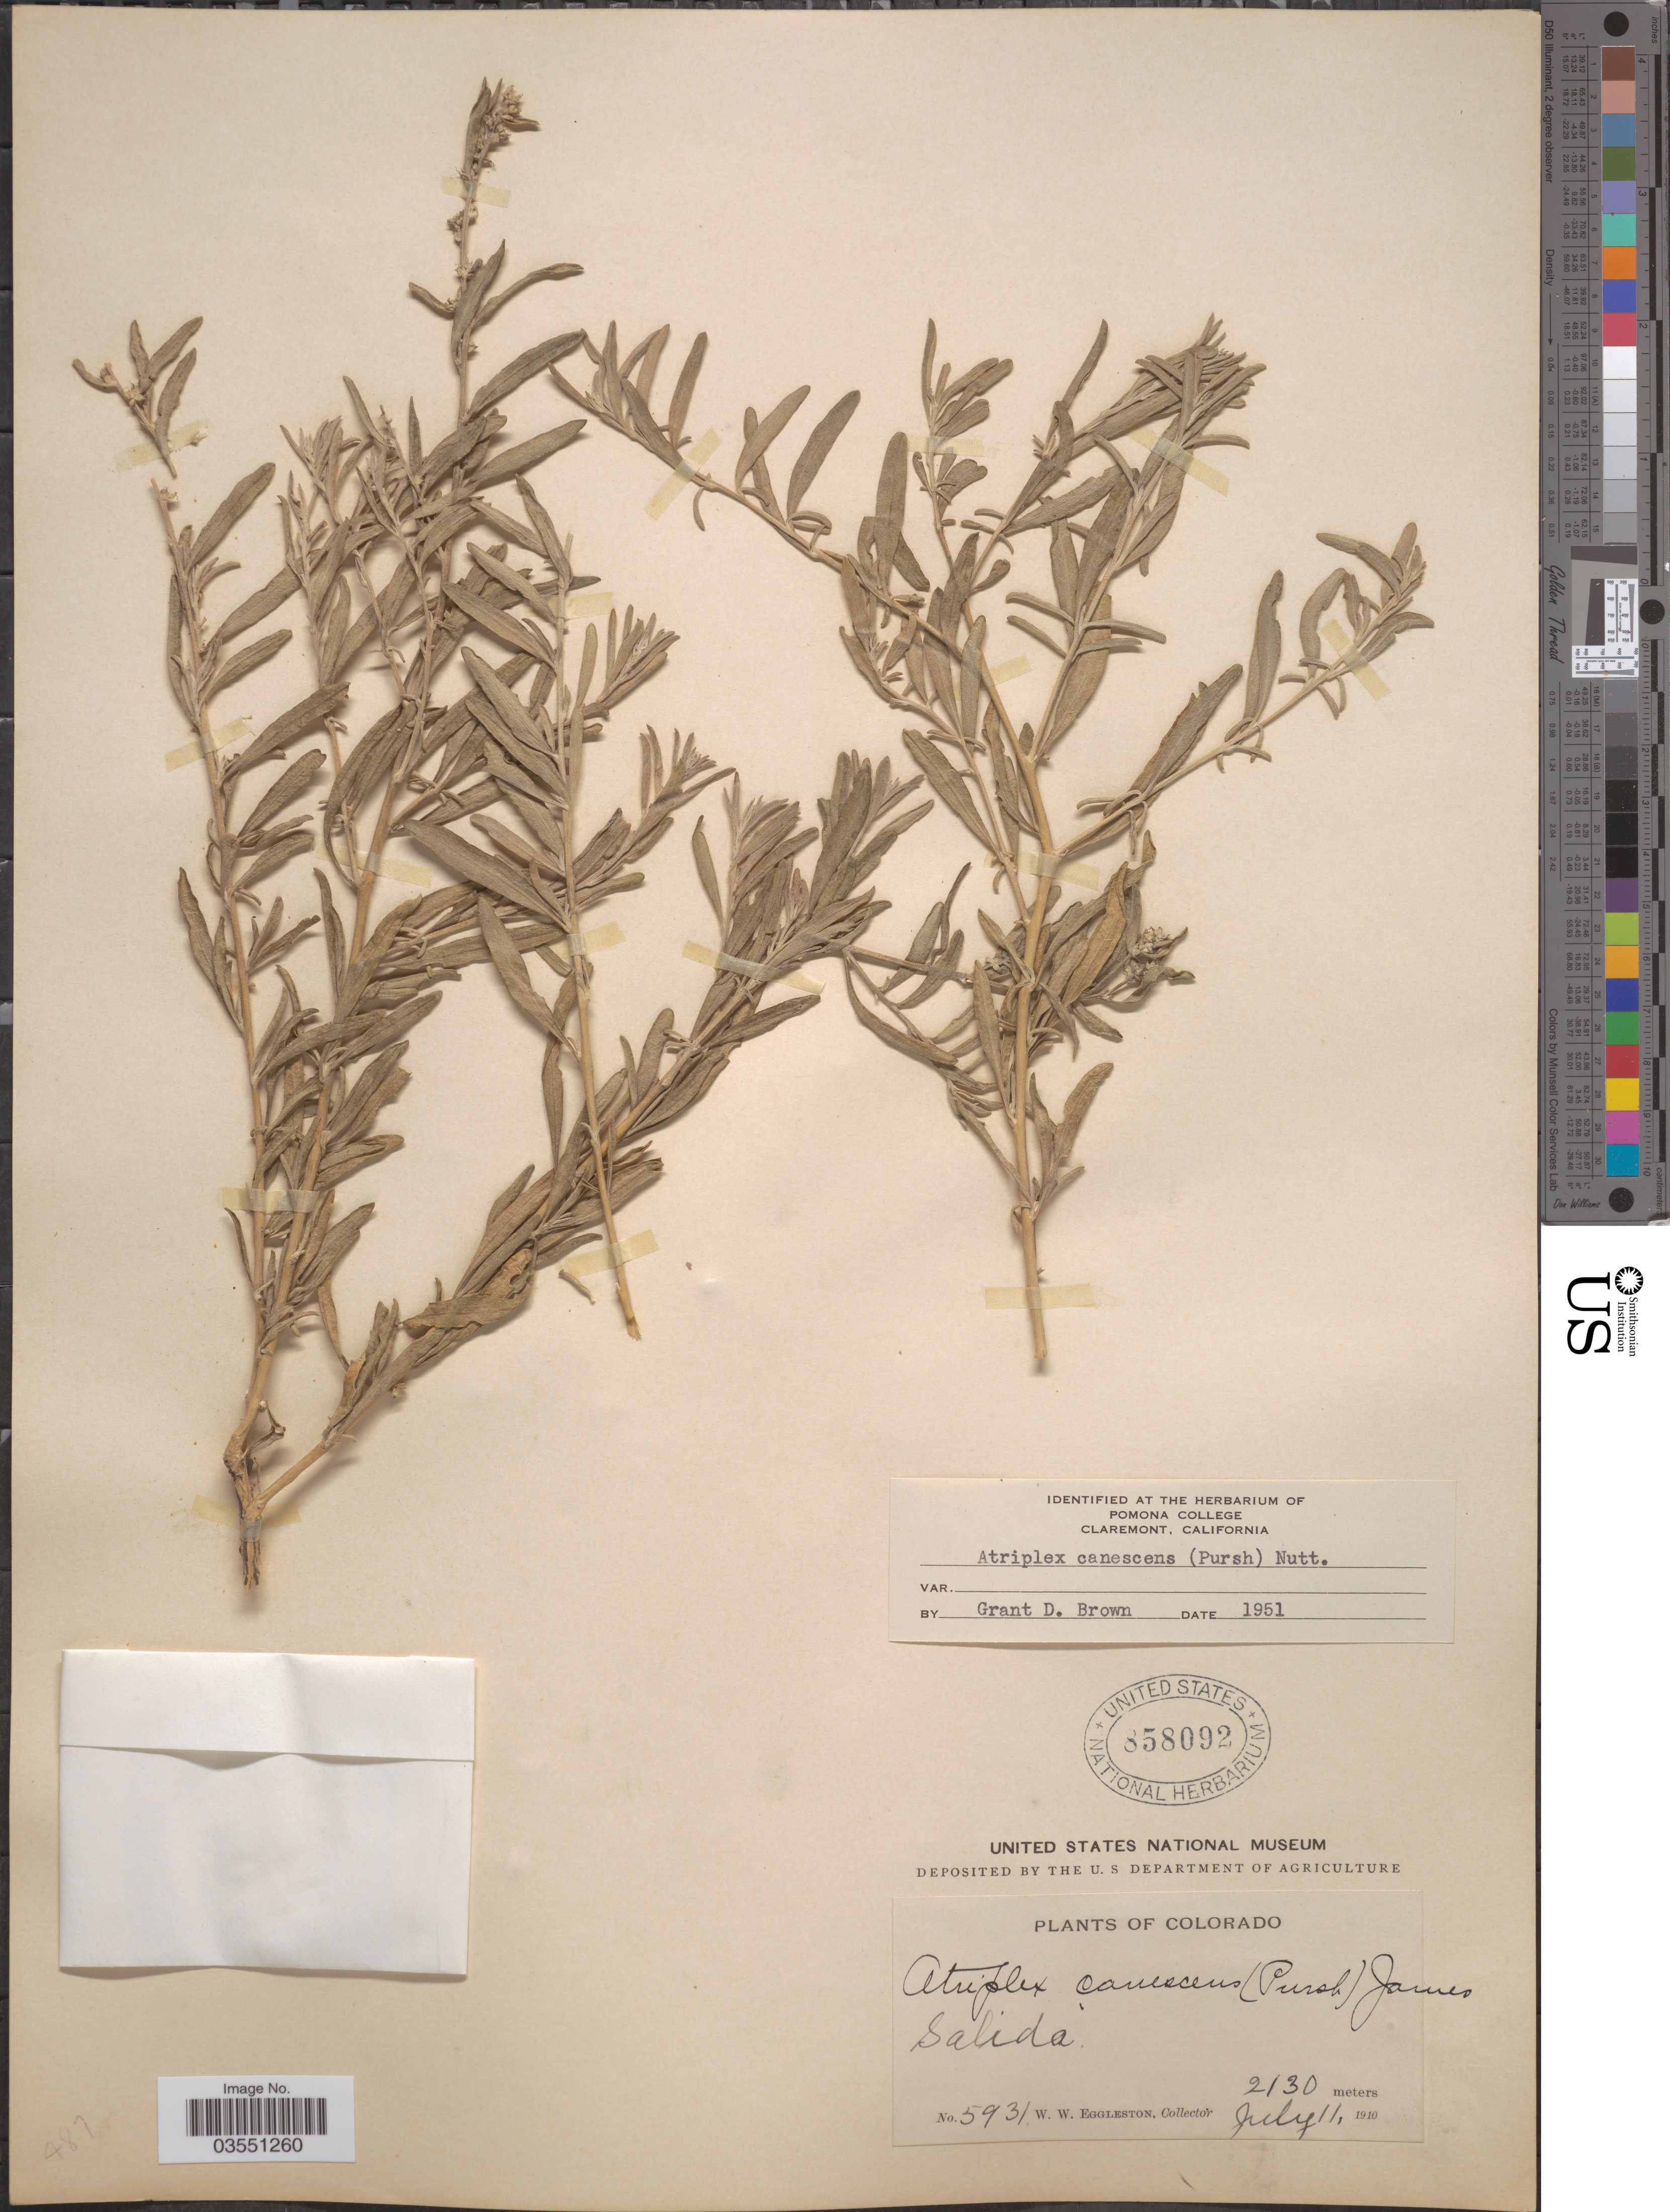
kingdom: Plantae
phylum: Tracheophyta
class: Magnoliopsida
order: Caryophyllales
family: Amaranthaceae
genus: Atriplex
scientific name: Atriplex canescens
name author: (Pursh) Nutt.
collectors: W. W. Eggleston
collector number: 5931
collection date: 1910-07-11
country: United States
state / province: Colorado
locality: Salida.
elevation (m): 2130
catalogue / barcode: US 858092